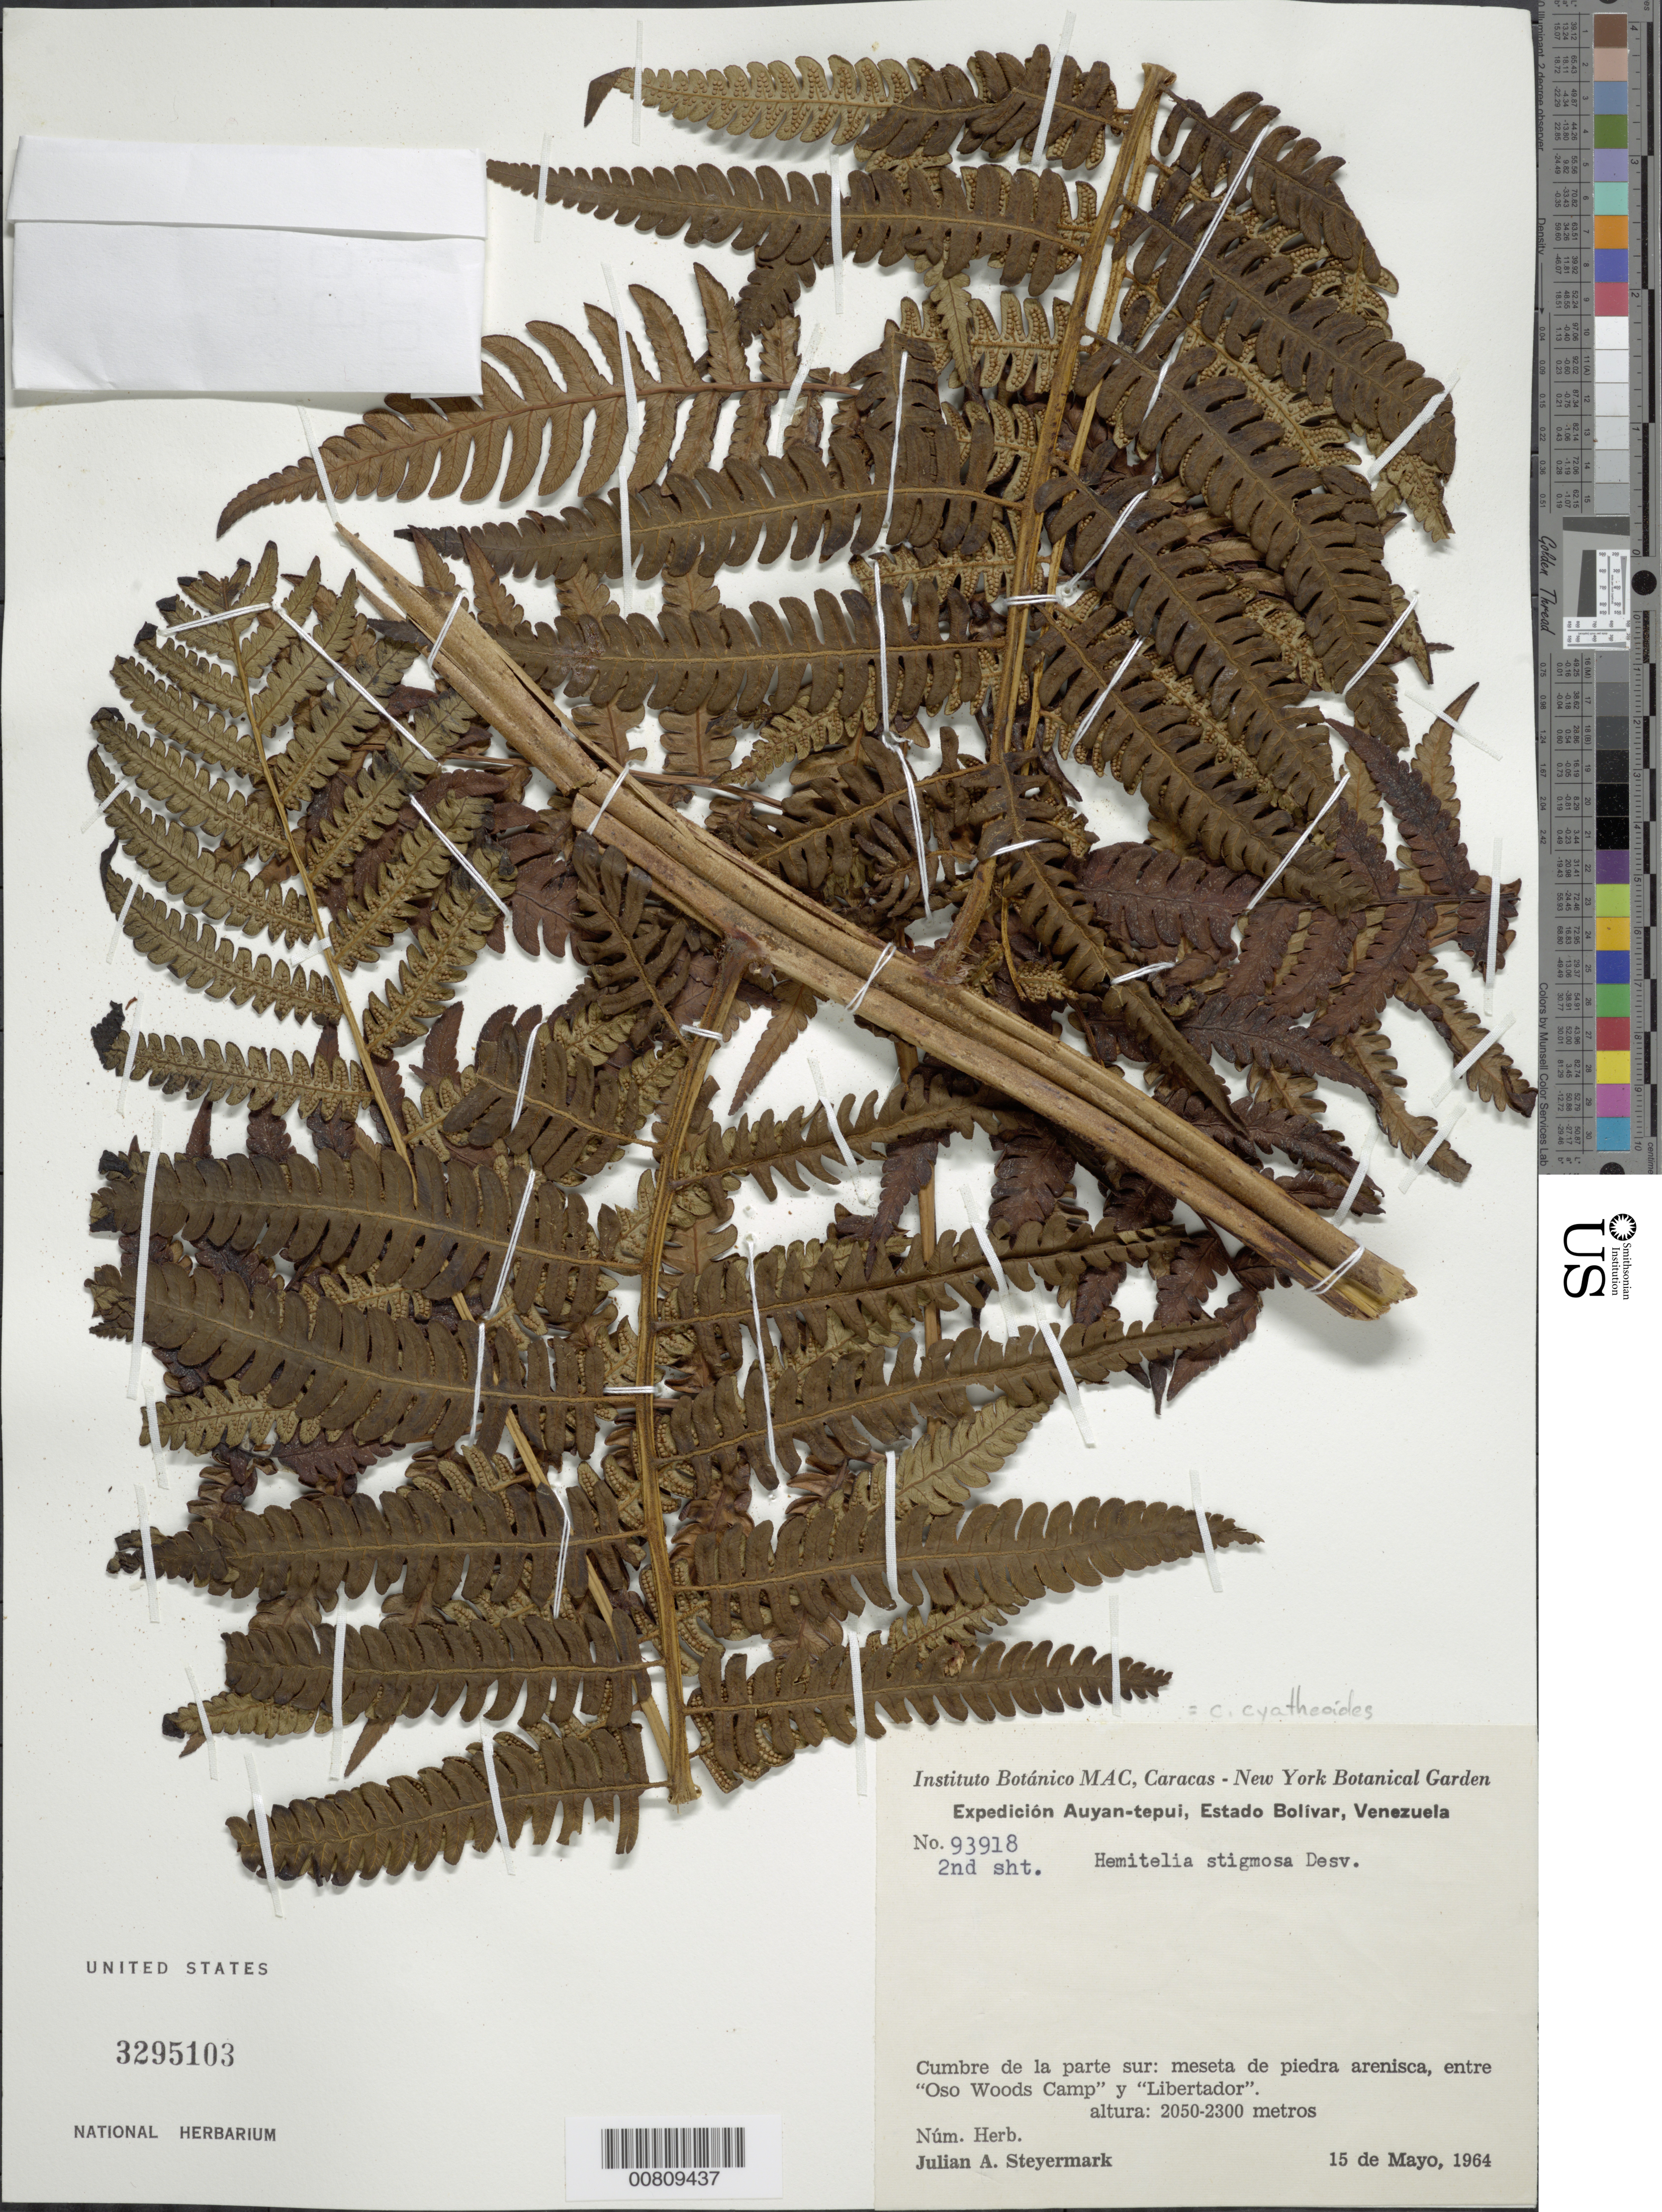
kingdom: Plantae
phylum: Tracheophyta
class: Polypodiopsida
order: Cyatheales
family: Cyatheaceae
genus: Cyathea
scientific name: Cyathea divergens var. divergens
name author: Kunze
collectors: J. Steyermark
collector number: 93918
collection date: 1964-05-15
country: Venezuela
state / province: Bolivar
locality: Auyan-tepui, Estado Bolivar, Venezuela. Cumbre de la parte sur: meseta de piedra arenisca, entre "Oso Woods Camp" y "Libertador"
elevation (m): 2050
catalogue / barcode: US 3295103